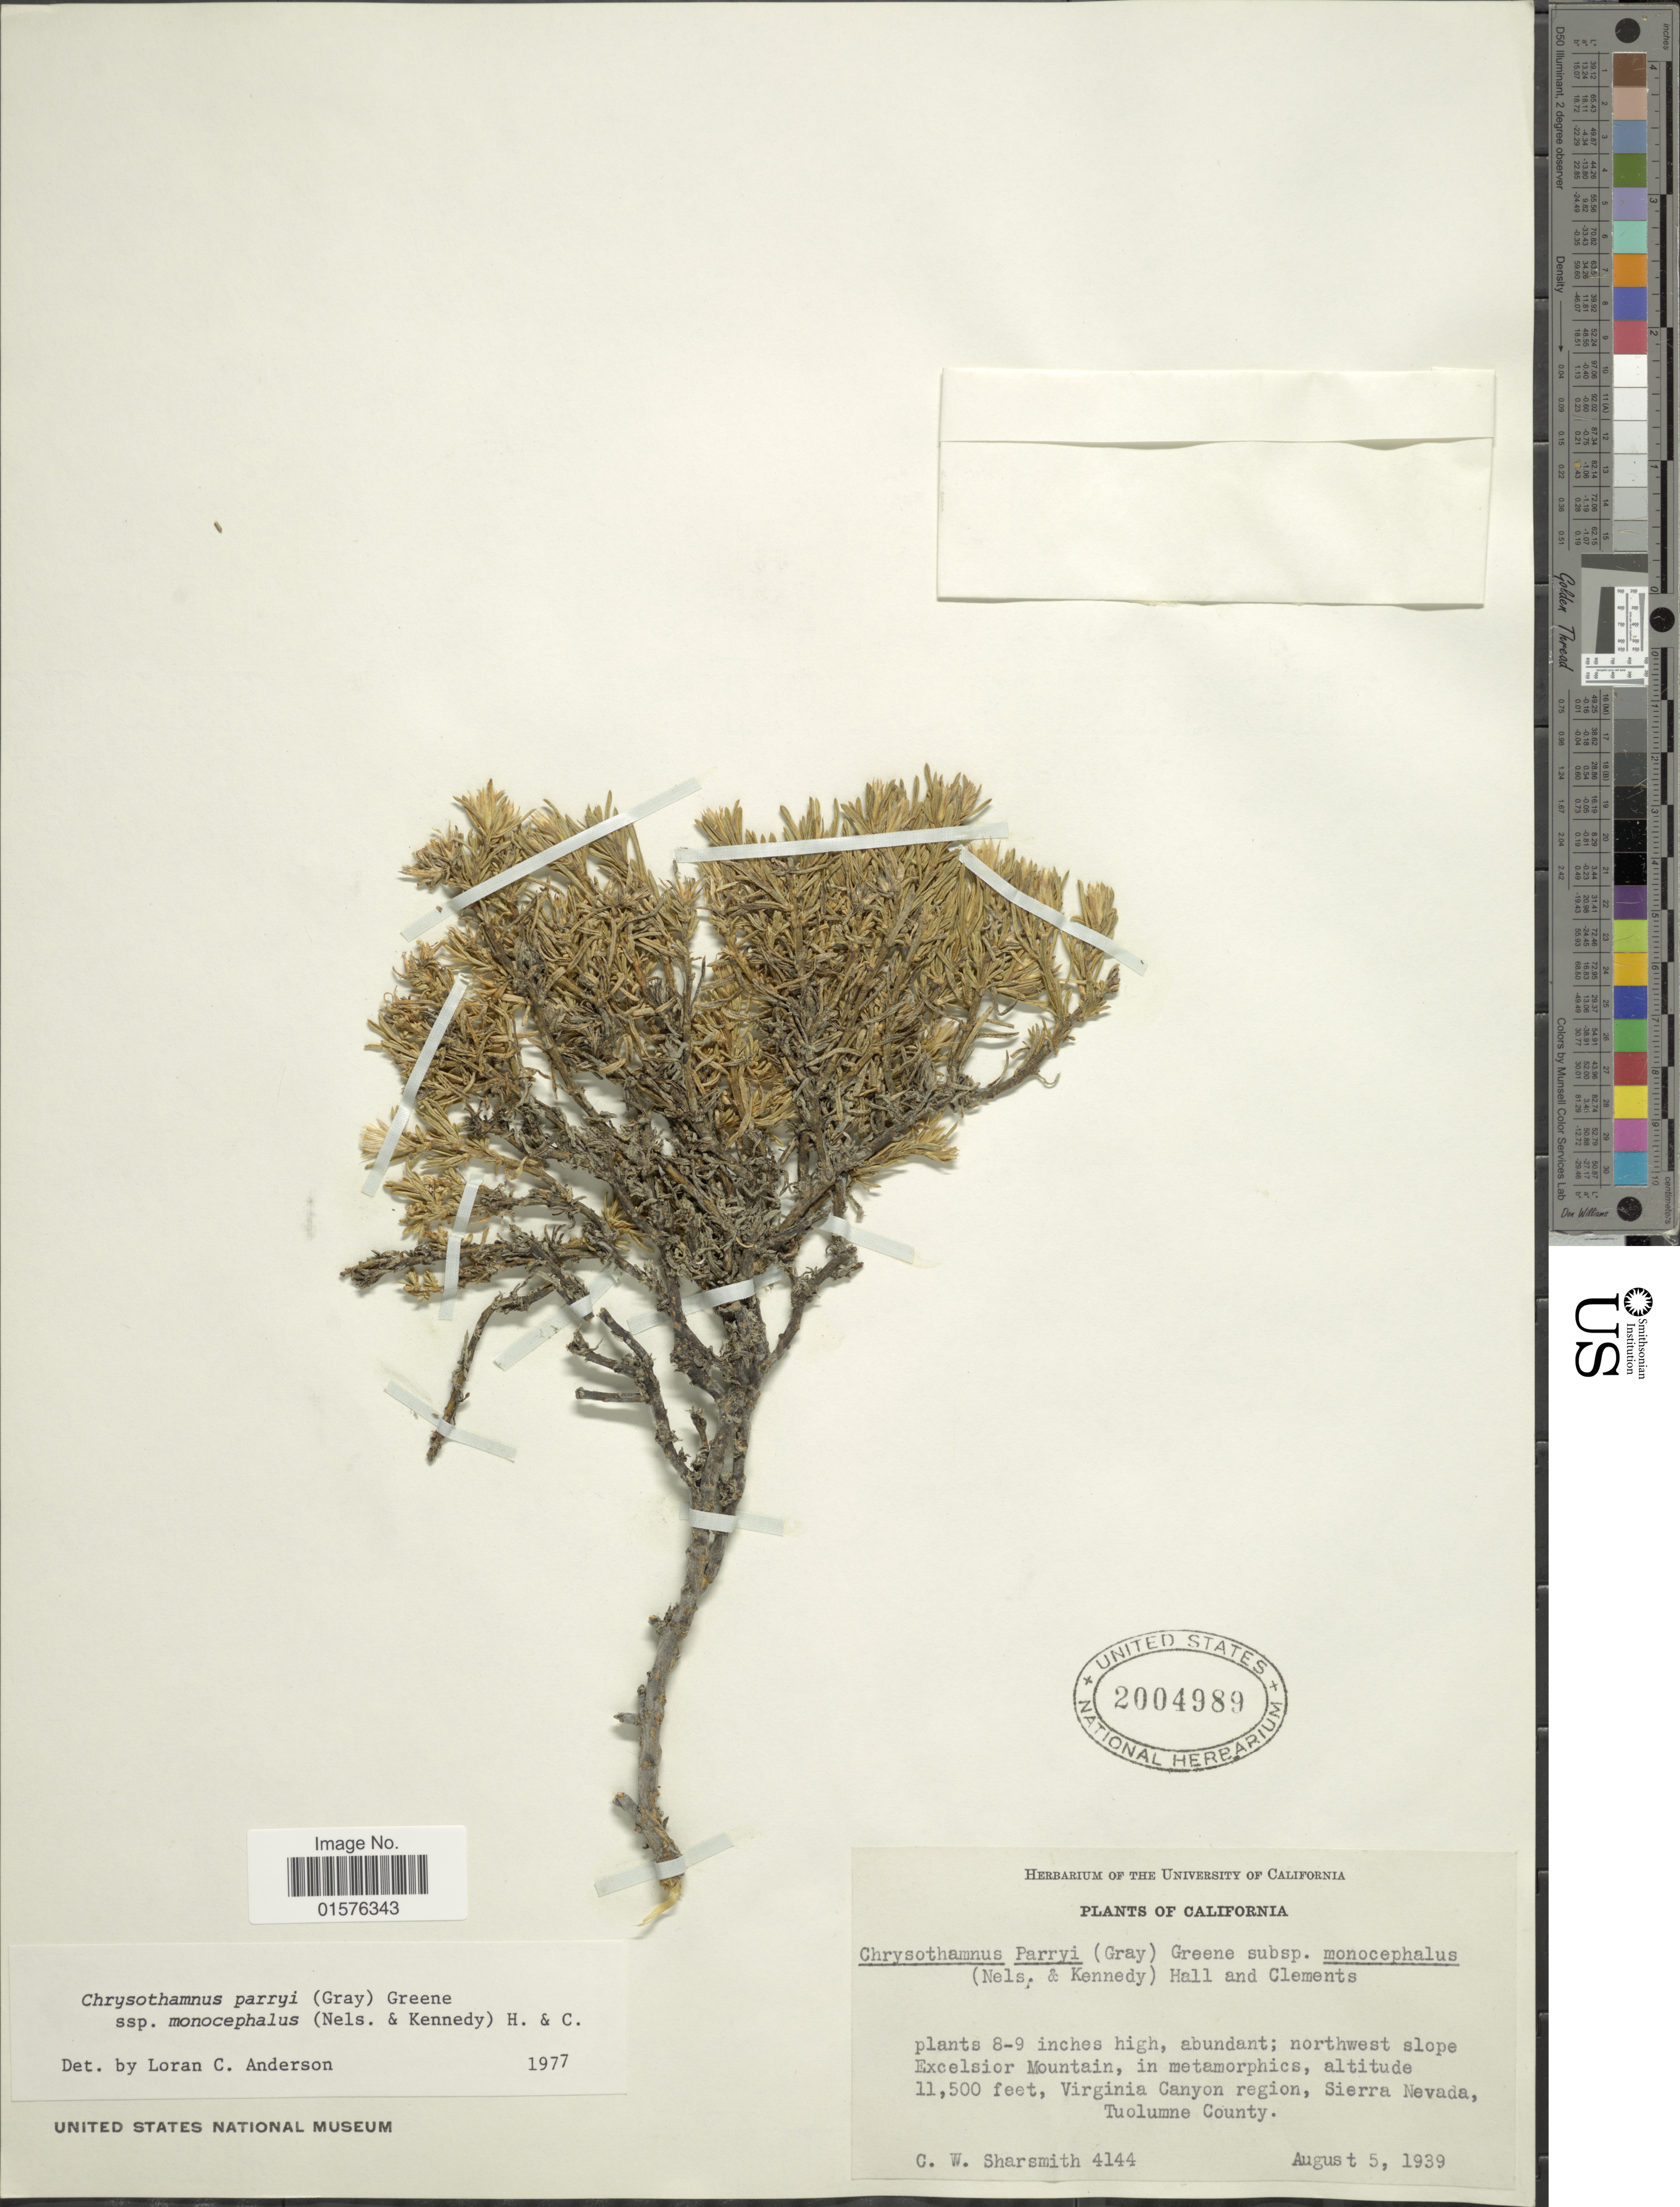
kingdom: Plantae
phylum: Tracheophyta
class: Magnoliopsida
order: Asterales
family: Asteraceae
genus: Ericameria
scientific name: Ericameria parryi var. monocephala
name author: (A. Nelson & P.B. Kenn.) G.L. Nesom & G.I. Baird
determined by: Urbatsch, Lowell E., Curator (LSU), Louisiana State University (UNITED STATES)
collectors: C. Sharsmith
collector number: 4144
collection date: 1939-08-05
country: United States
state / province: California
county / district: Tuolumne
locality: Northwest slope Excelsior Mountain, in metamorphics, Virginia Canyon region, Sierra Nevada, Tuolumne County.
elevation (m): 3505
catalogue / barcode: US 2004989